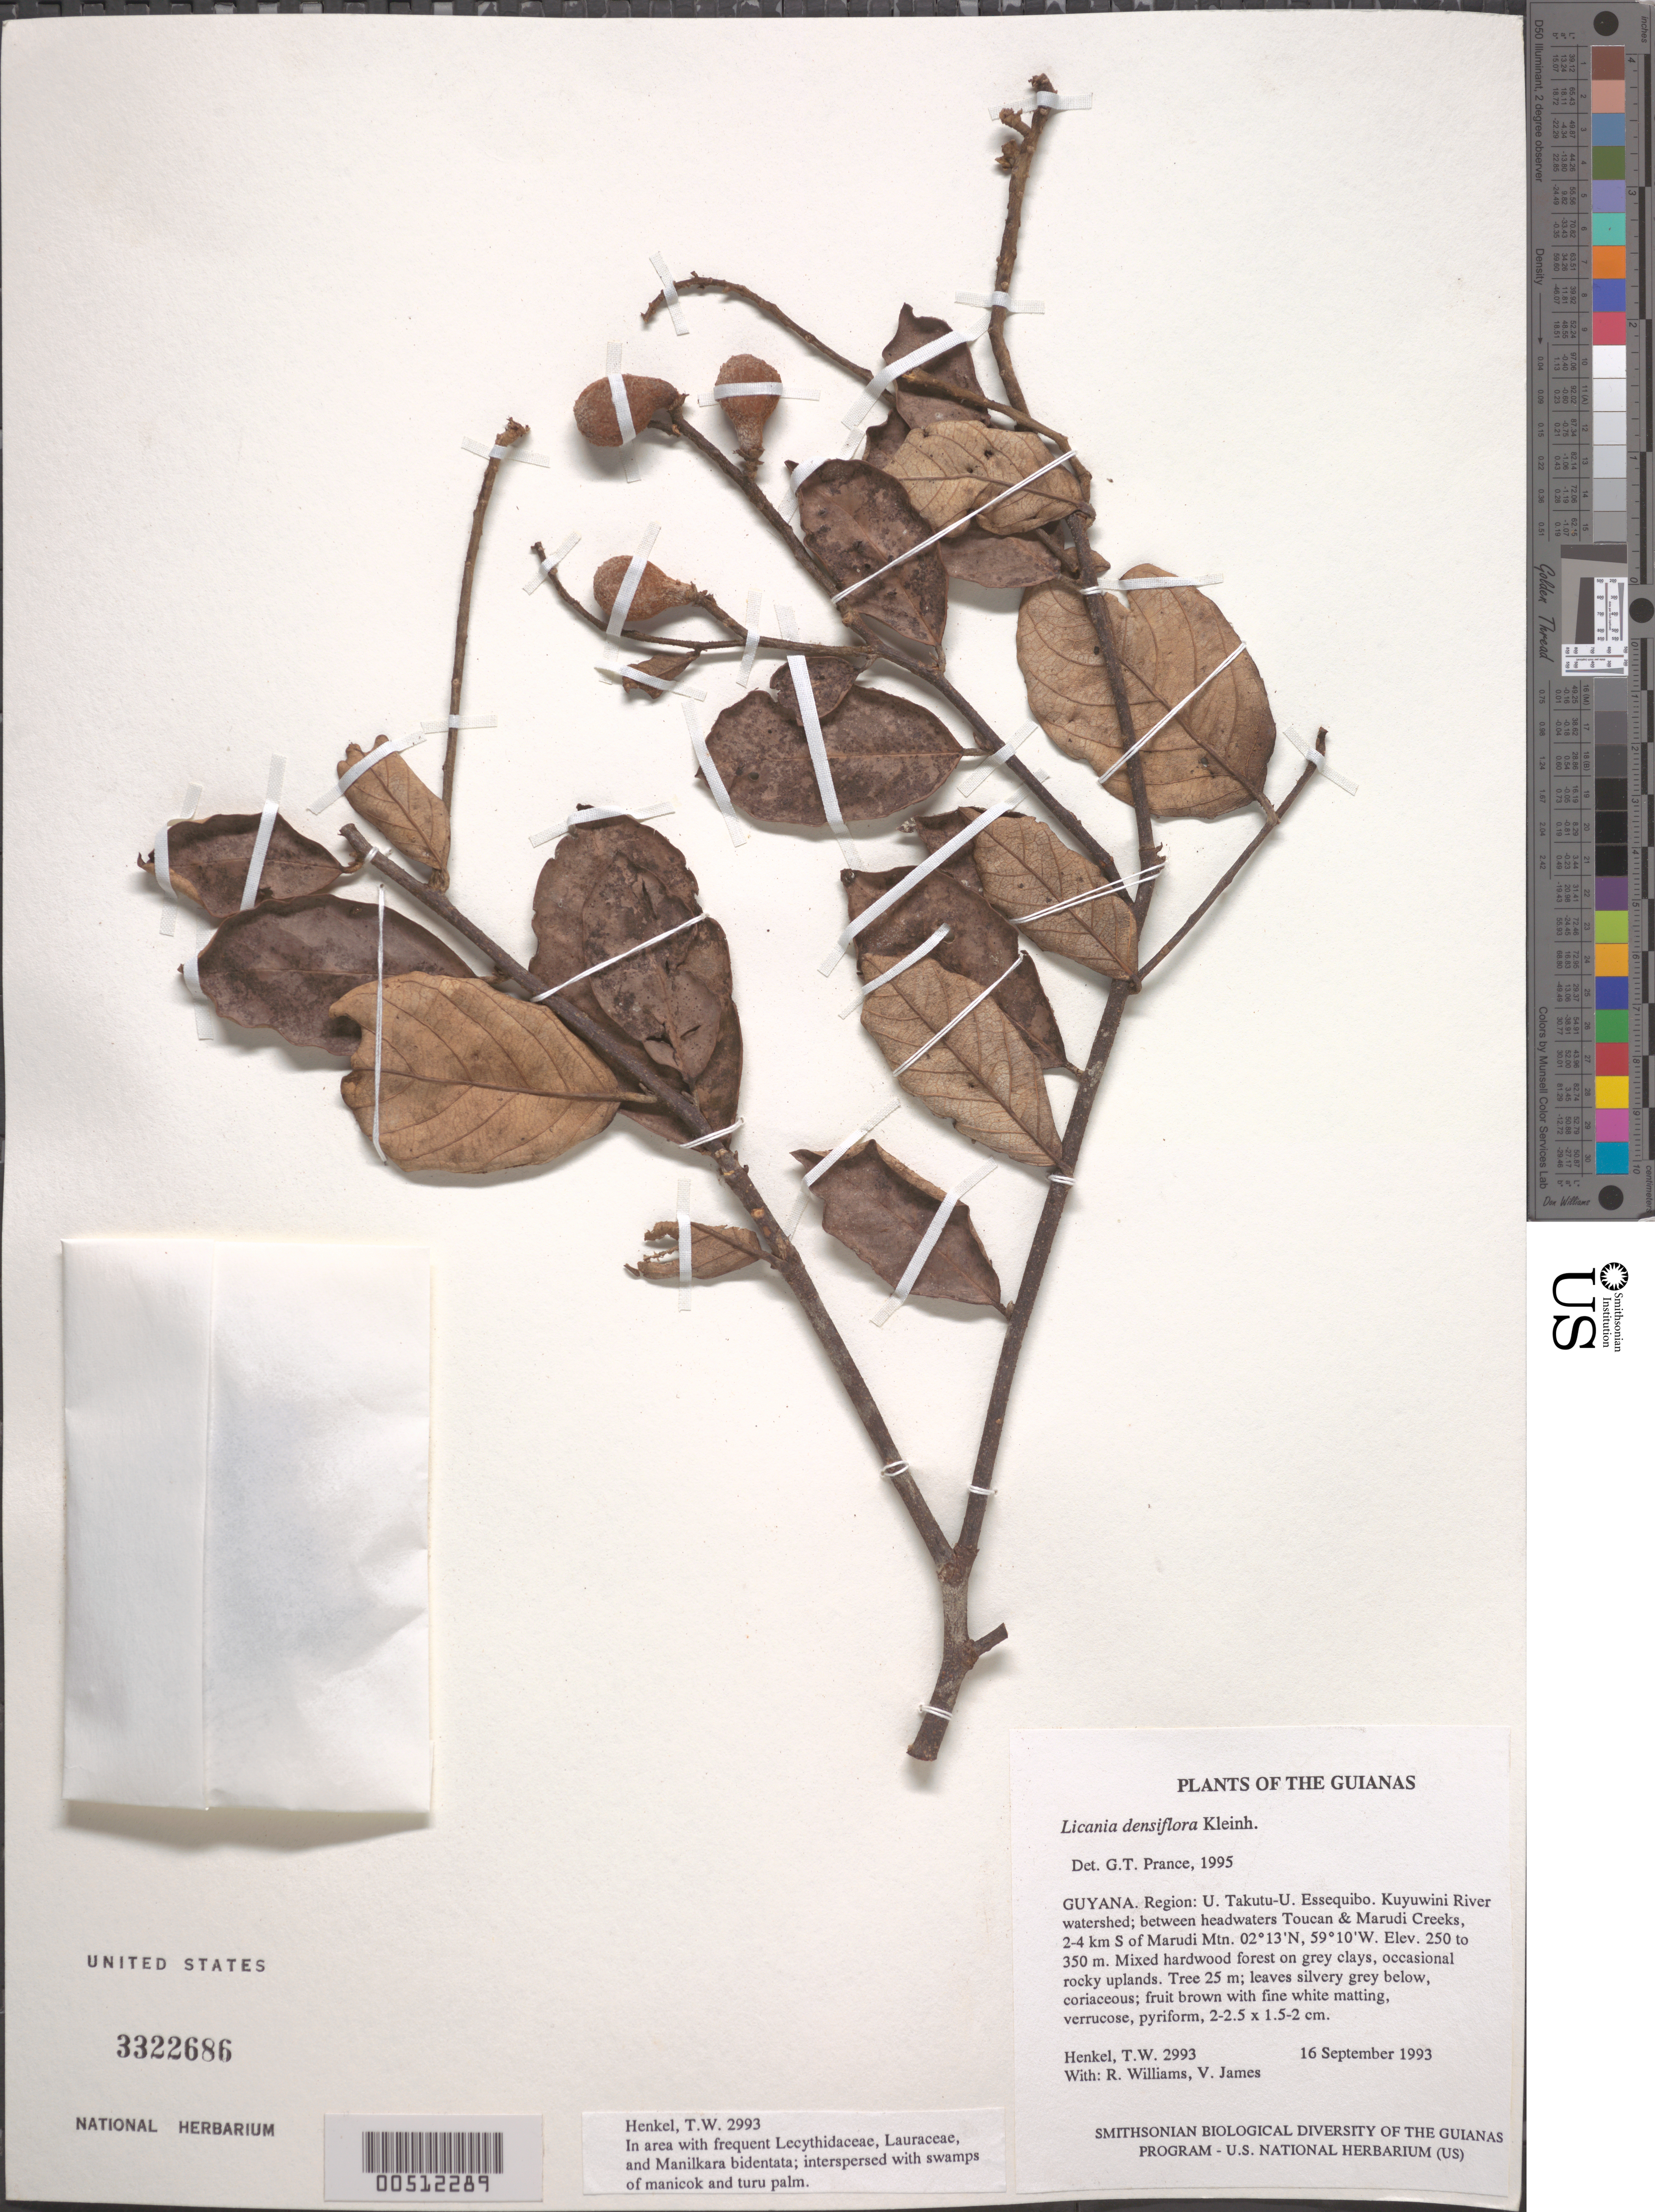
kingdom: Plantae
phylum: Tracheophyta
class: Magnoliopsida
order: Malpighiales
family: Chrysobalanaceae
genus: Licania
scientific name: Licania densiflora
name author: Kleinh.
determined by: Prance, G. T.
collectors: T. Henkel, R. Williams & V. James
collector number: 2993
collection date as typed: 16 September 1993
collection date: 1993-09-16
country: Guyana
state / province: U. Takutu-U. Essequibo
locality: Kuyuwini R watershed; between headwaters Toucan & Marudi Creeks, 2-4 km S of Marudi Mt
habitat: Mixed hardwood forest on grey clays, occasional rocky uplands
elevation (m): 250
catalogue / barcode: US 3322686